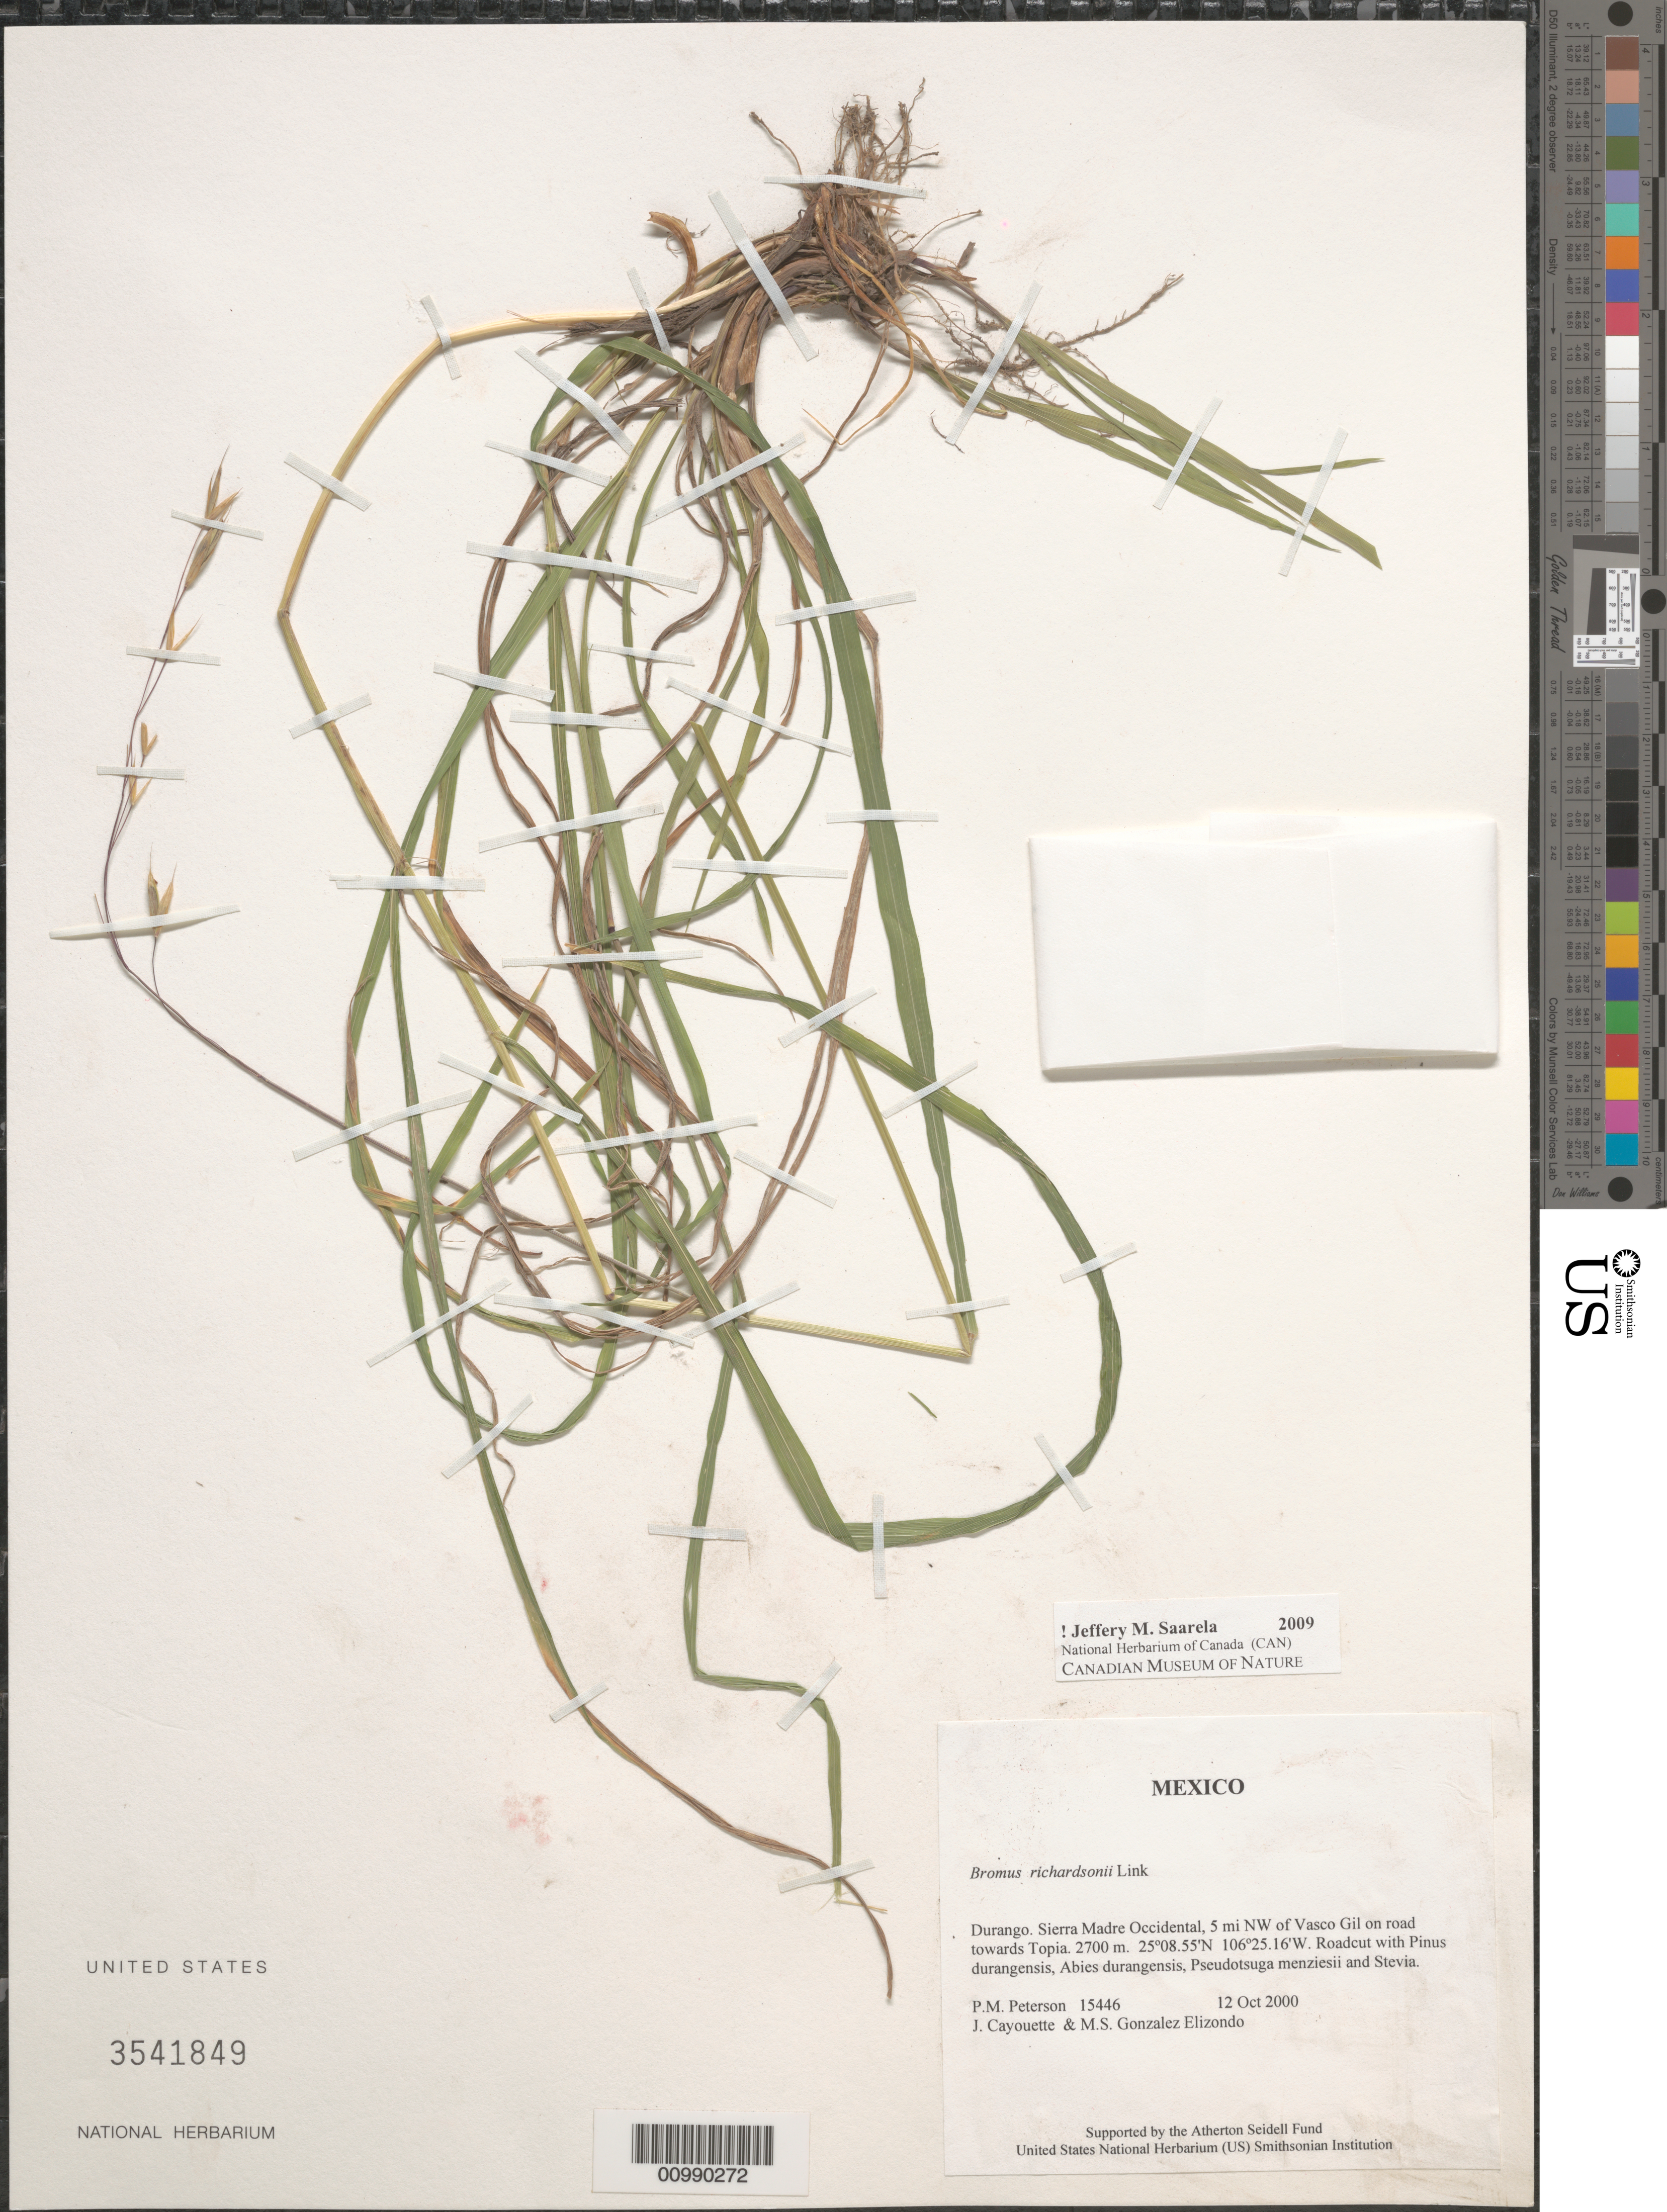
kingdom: Plantae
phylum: Tracheophyta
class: Liliopsida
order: Poales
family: Poaceae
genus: Bromus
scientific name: Bromus richardsonii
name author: Link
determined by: Saarela, J. M., (CAN), Canadian Museum of Nature (CANADA)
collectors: P. M. Peterson, J. Cayouette & M. S. González-Elizondo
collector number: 15446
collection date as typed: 12 Oct 2000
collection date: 2000-10-12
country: Mexico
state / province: Durango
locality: Sierra Madre Occidental, 5 mi NW of Vasco Gil on road towards Topia.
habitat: Roadcut with ~Pinus durangensis, Abies durangensis, Pseudotsuga menziesii and Stevia~.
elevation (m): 2700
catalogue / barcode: US 3541849